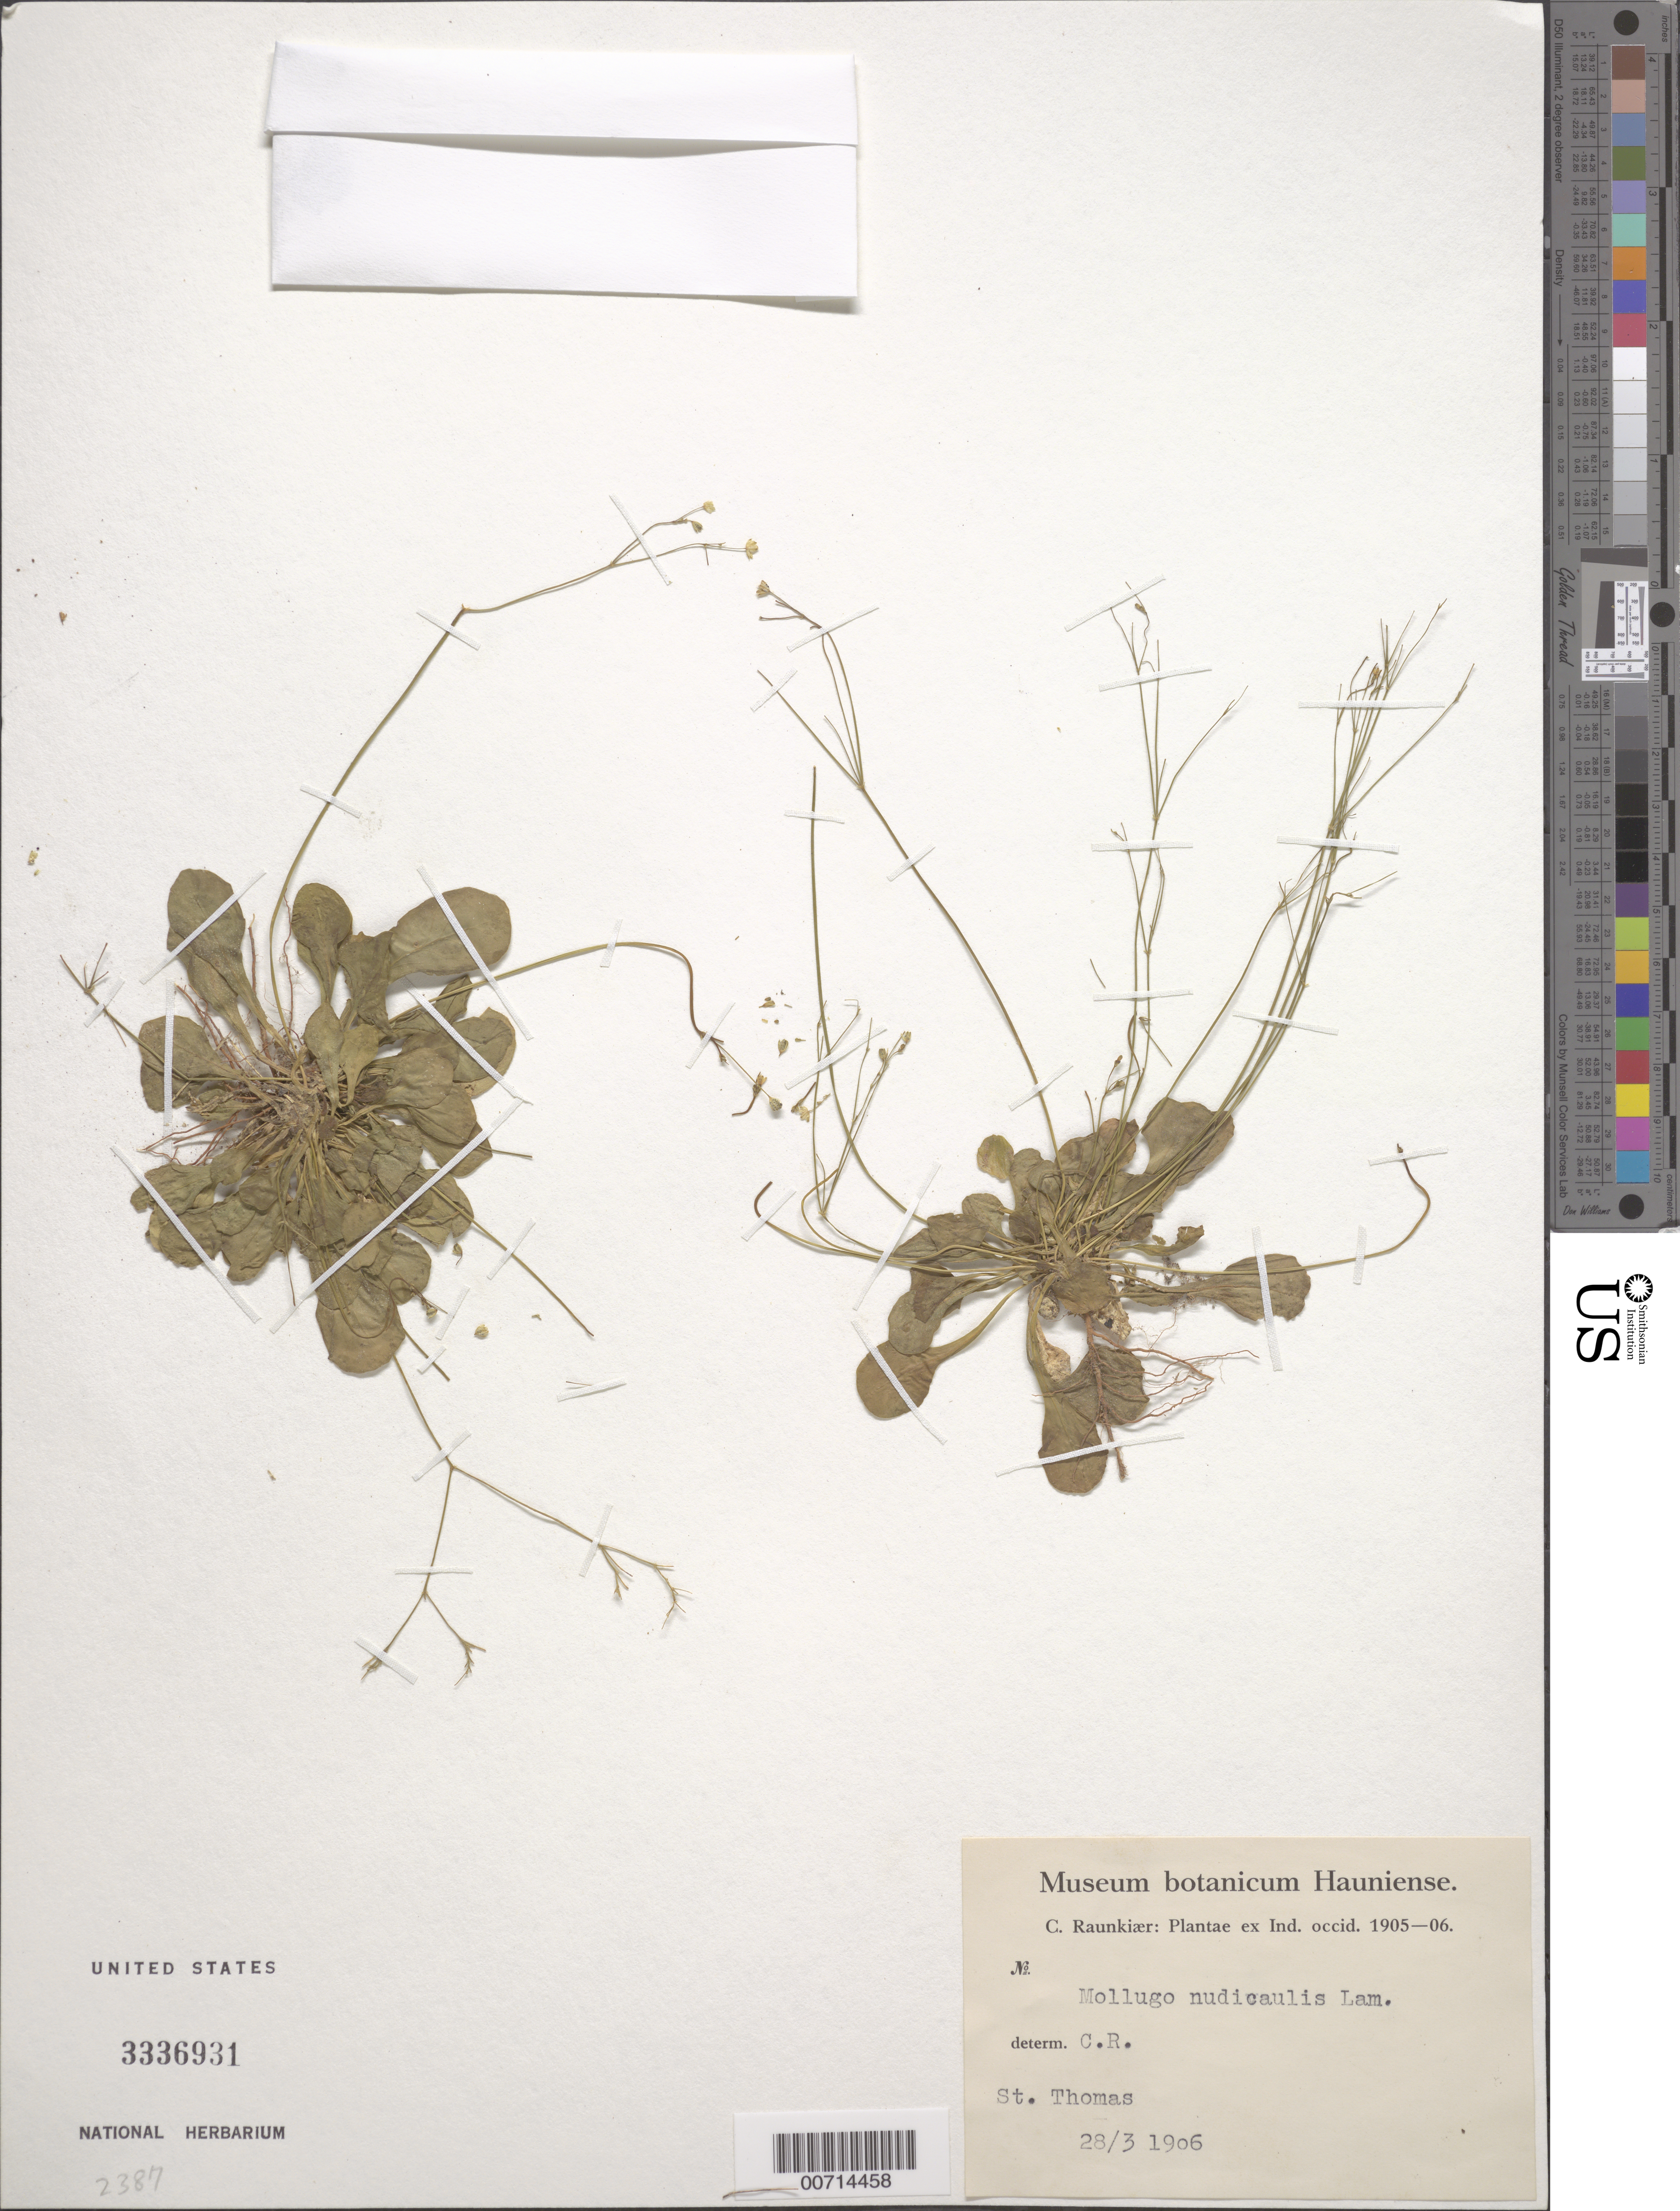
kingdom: Plantae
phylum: Tracheophyta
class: Magnoliopsida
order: Caryophyllales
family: Molluginaceae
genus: Paramollugo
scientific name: Paramollugo spathulata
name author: (Sw.) Sukhor.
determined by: Strong, Mark T., (BOT), Smithsonian Institution - National Museum of Natural History (UNITED STATES)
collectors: C. Raunkiær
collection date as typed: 28 Mar 1906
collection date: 1906-03-28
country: U.S. Virgin Islands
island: St. Thomas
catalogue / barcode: US 3336931